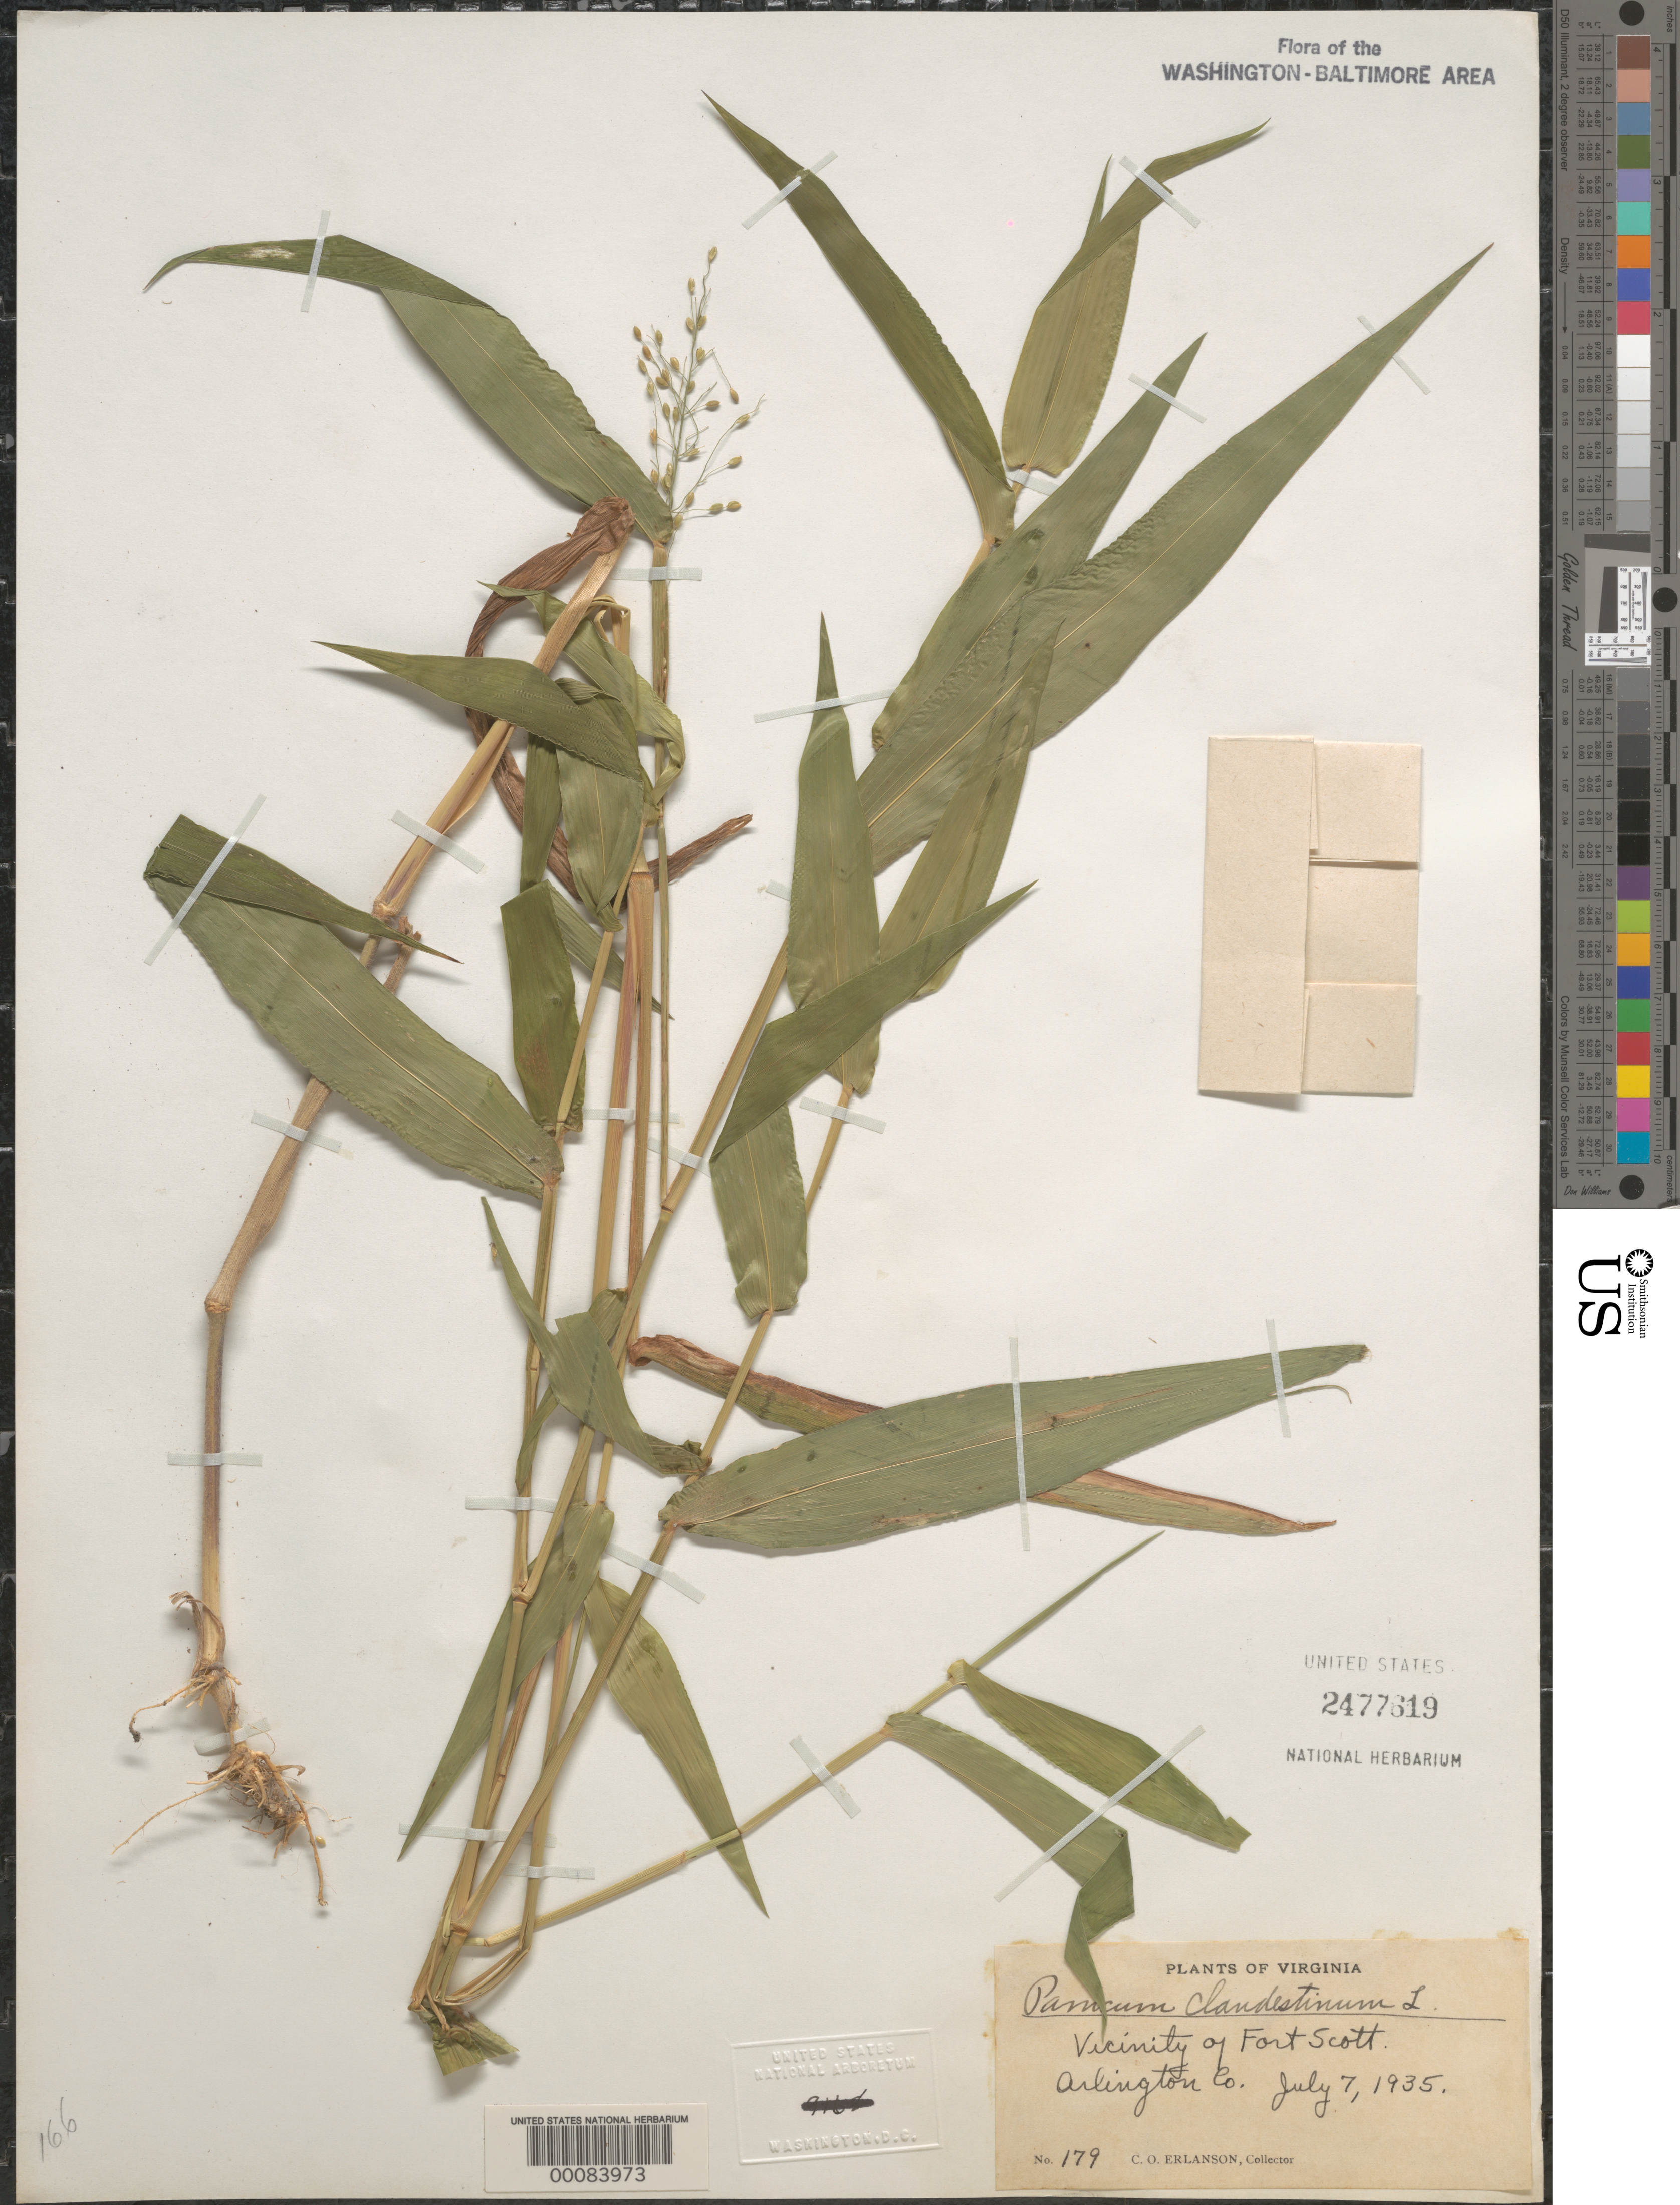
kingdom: Plantae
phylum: Tracheophyta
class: Liliopsida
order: Poales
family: Poaceae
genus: Dichanthelium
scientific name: Dichanthelium clandestinum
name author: (L.) Gould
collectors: C. O. Erlanson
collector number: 179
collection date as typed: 07 Jul 1935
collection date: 1935-07-07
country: United States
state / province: Virginia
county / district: Arlington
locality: Fort Scott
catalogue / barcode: US 2477619